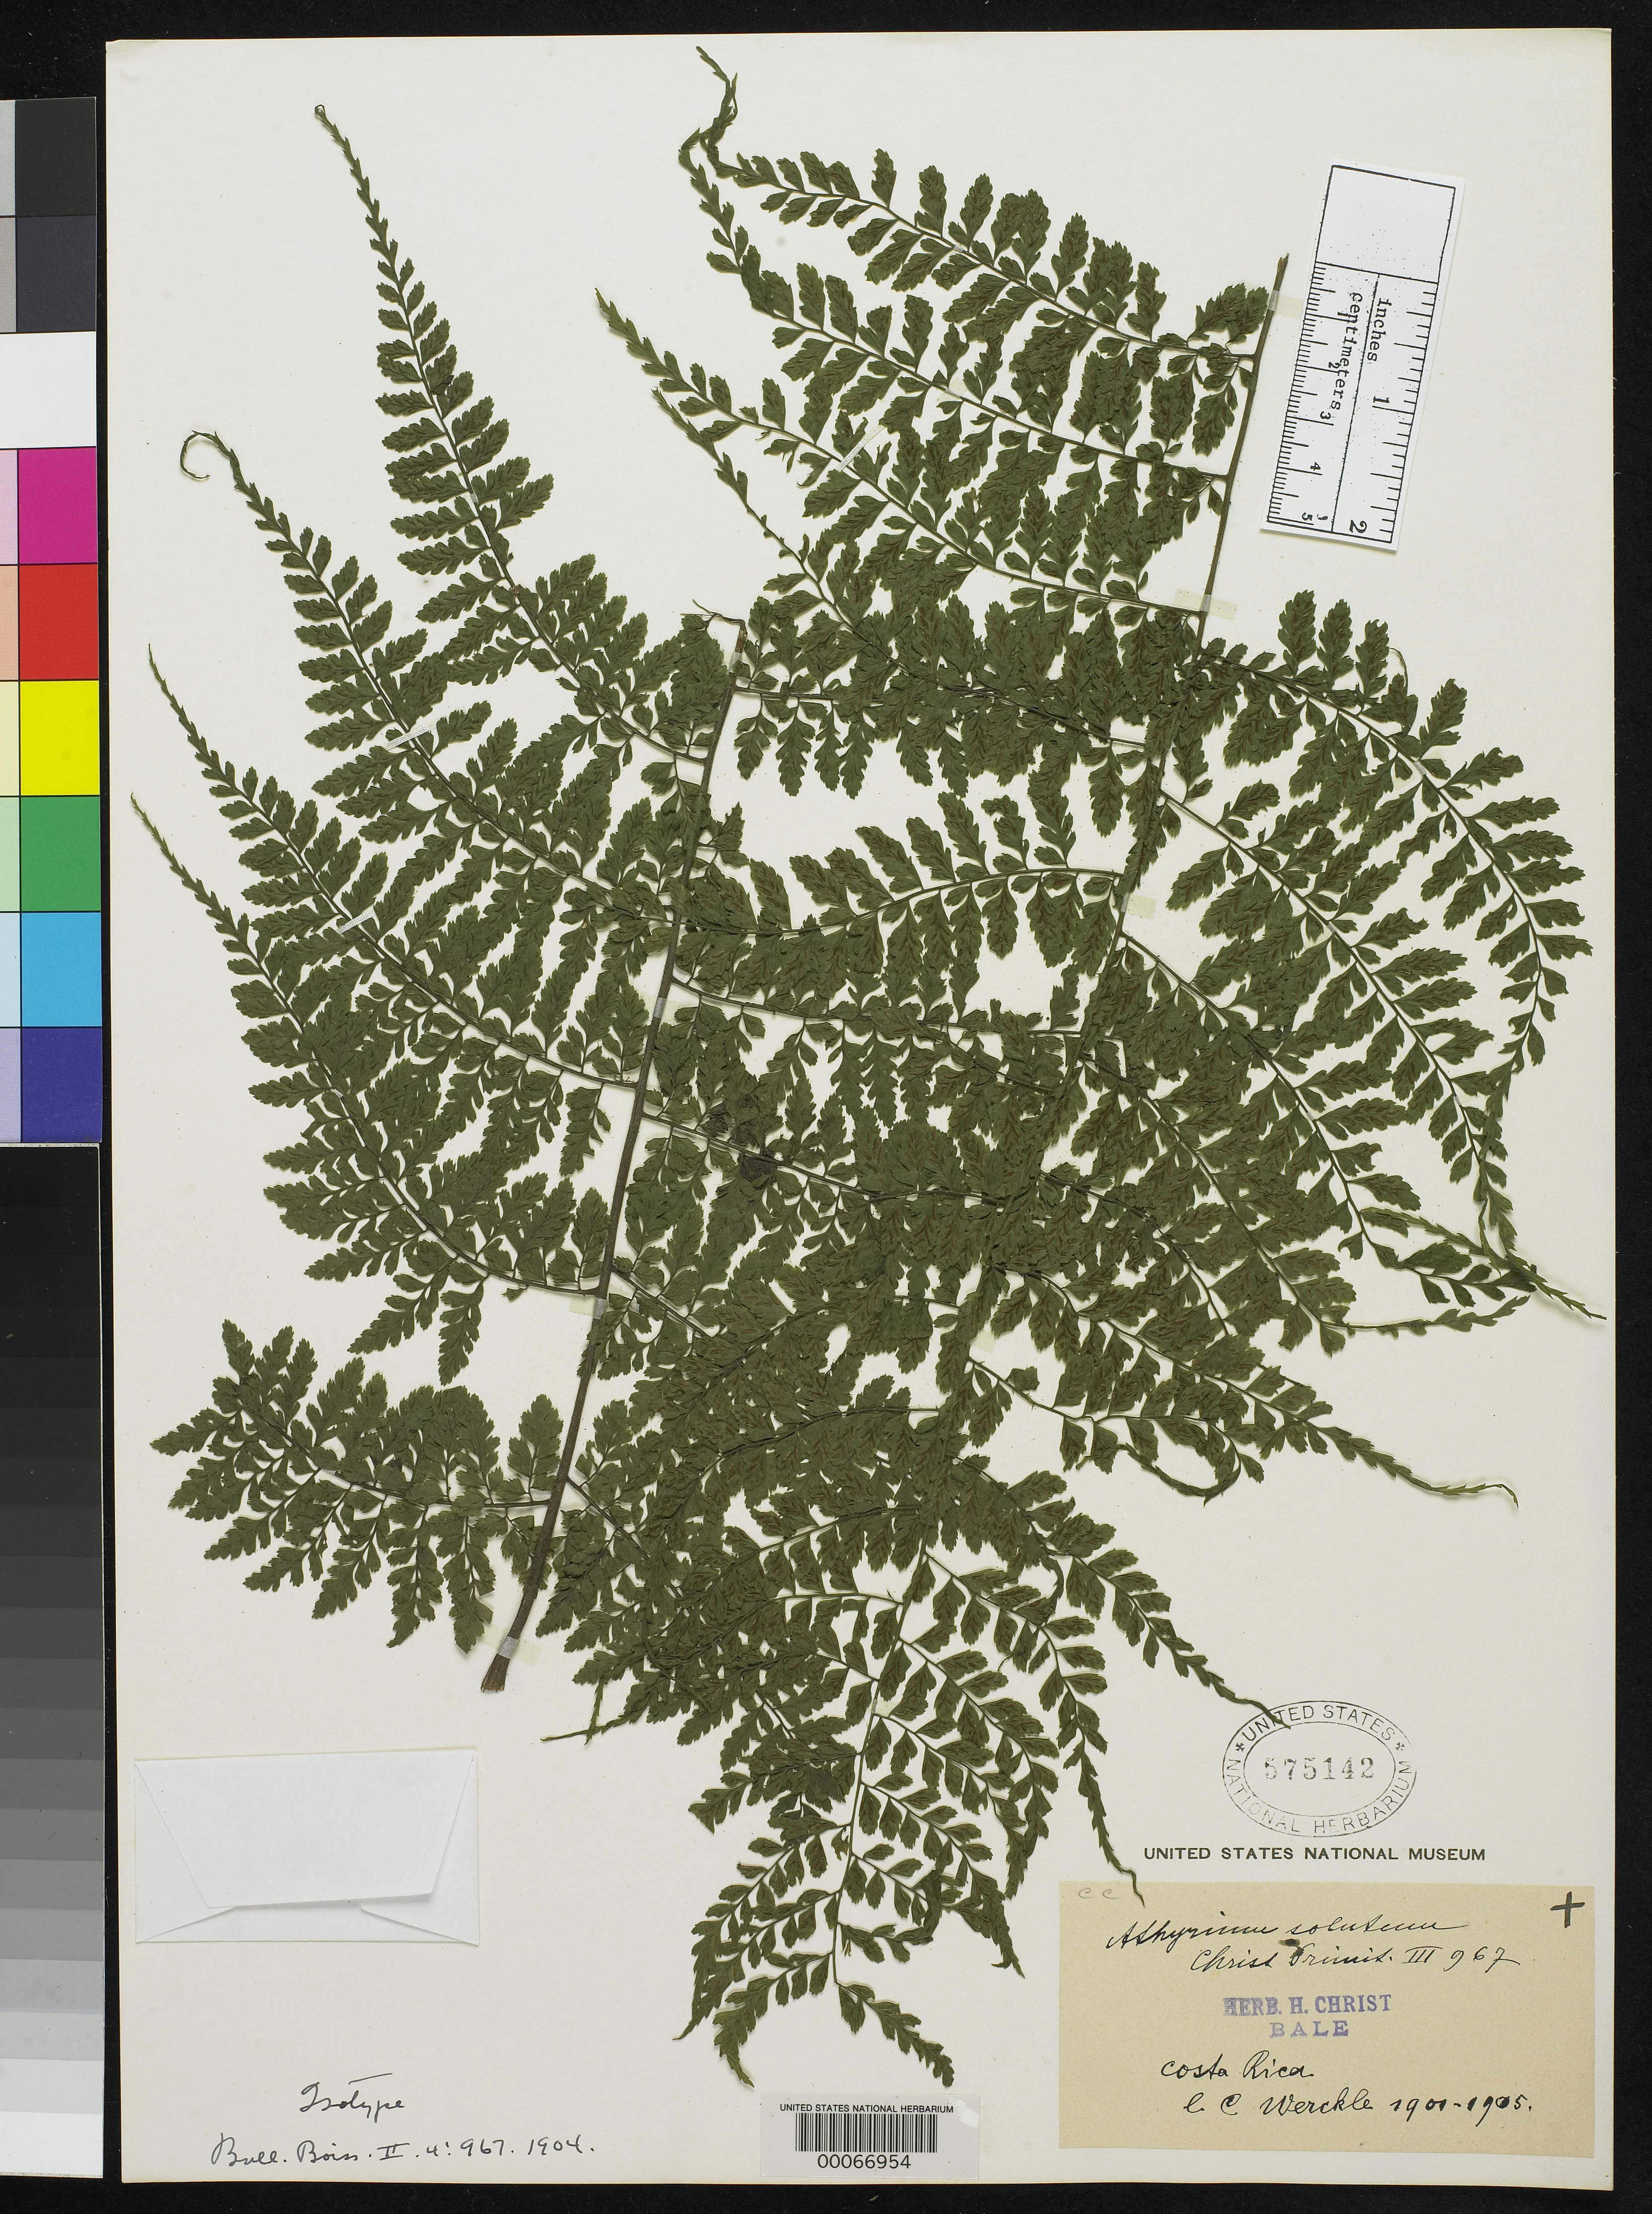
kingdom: Plantae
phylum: Tracheophyta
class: Polypodiopsida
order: Polypodiales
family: Athyriaceae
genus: Athyrium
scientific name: Athyrium solutum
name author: Christ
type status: Type Collection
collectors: C. C Wercklé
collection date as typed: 1901 to -- --- 1905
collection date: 1901/1905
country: Costa Rica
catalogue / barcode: US 575142